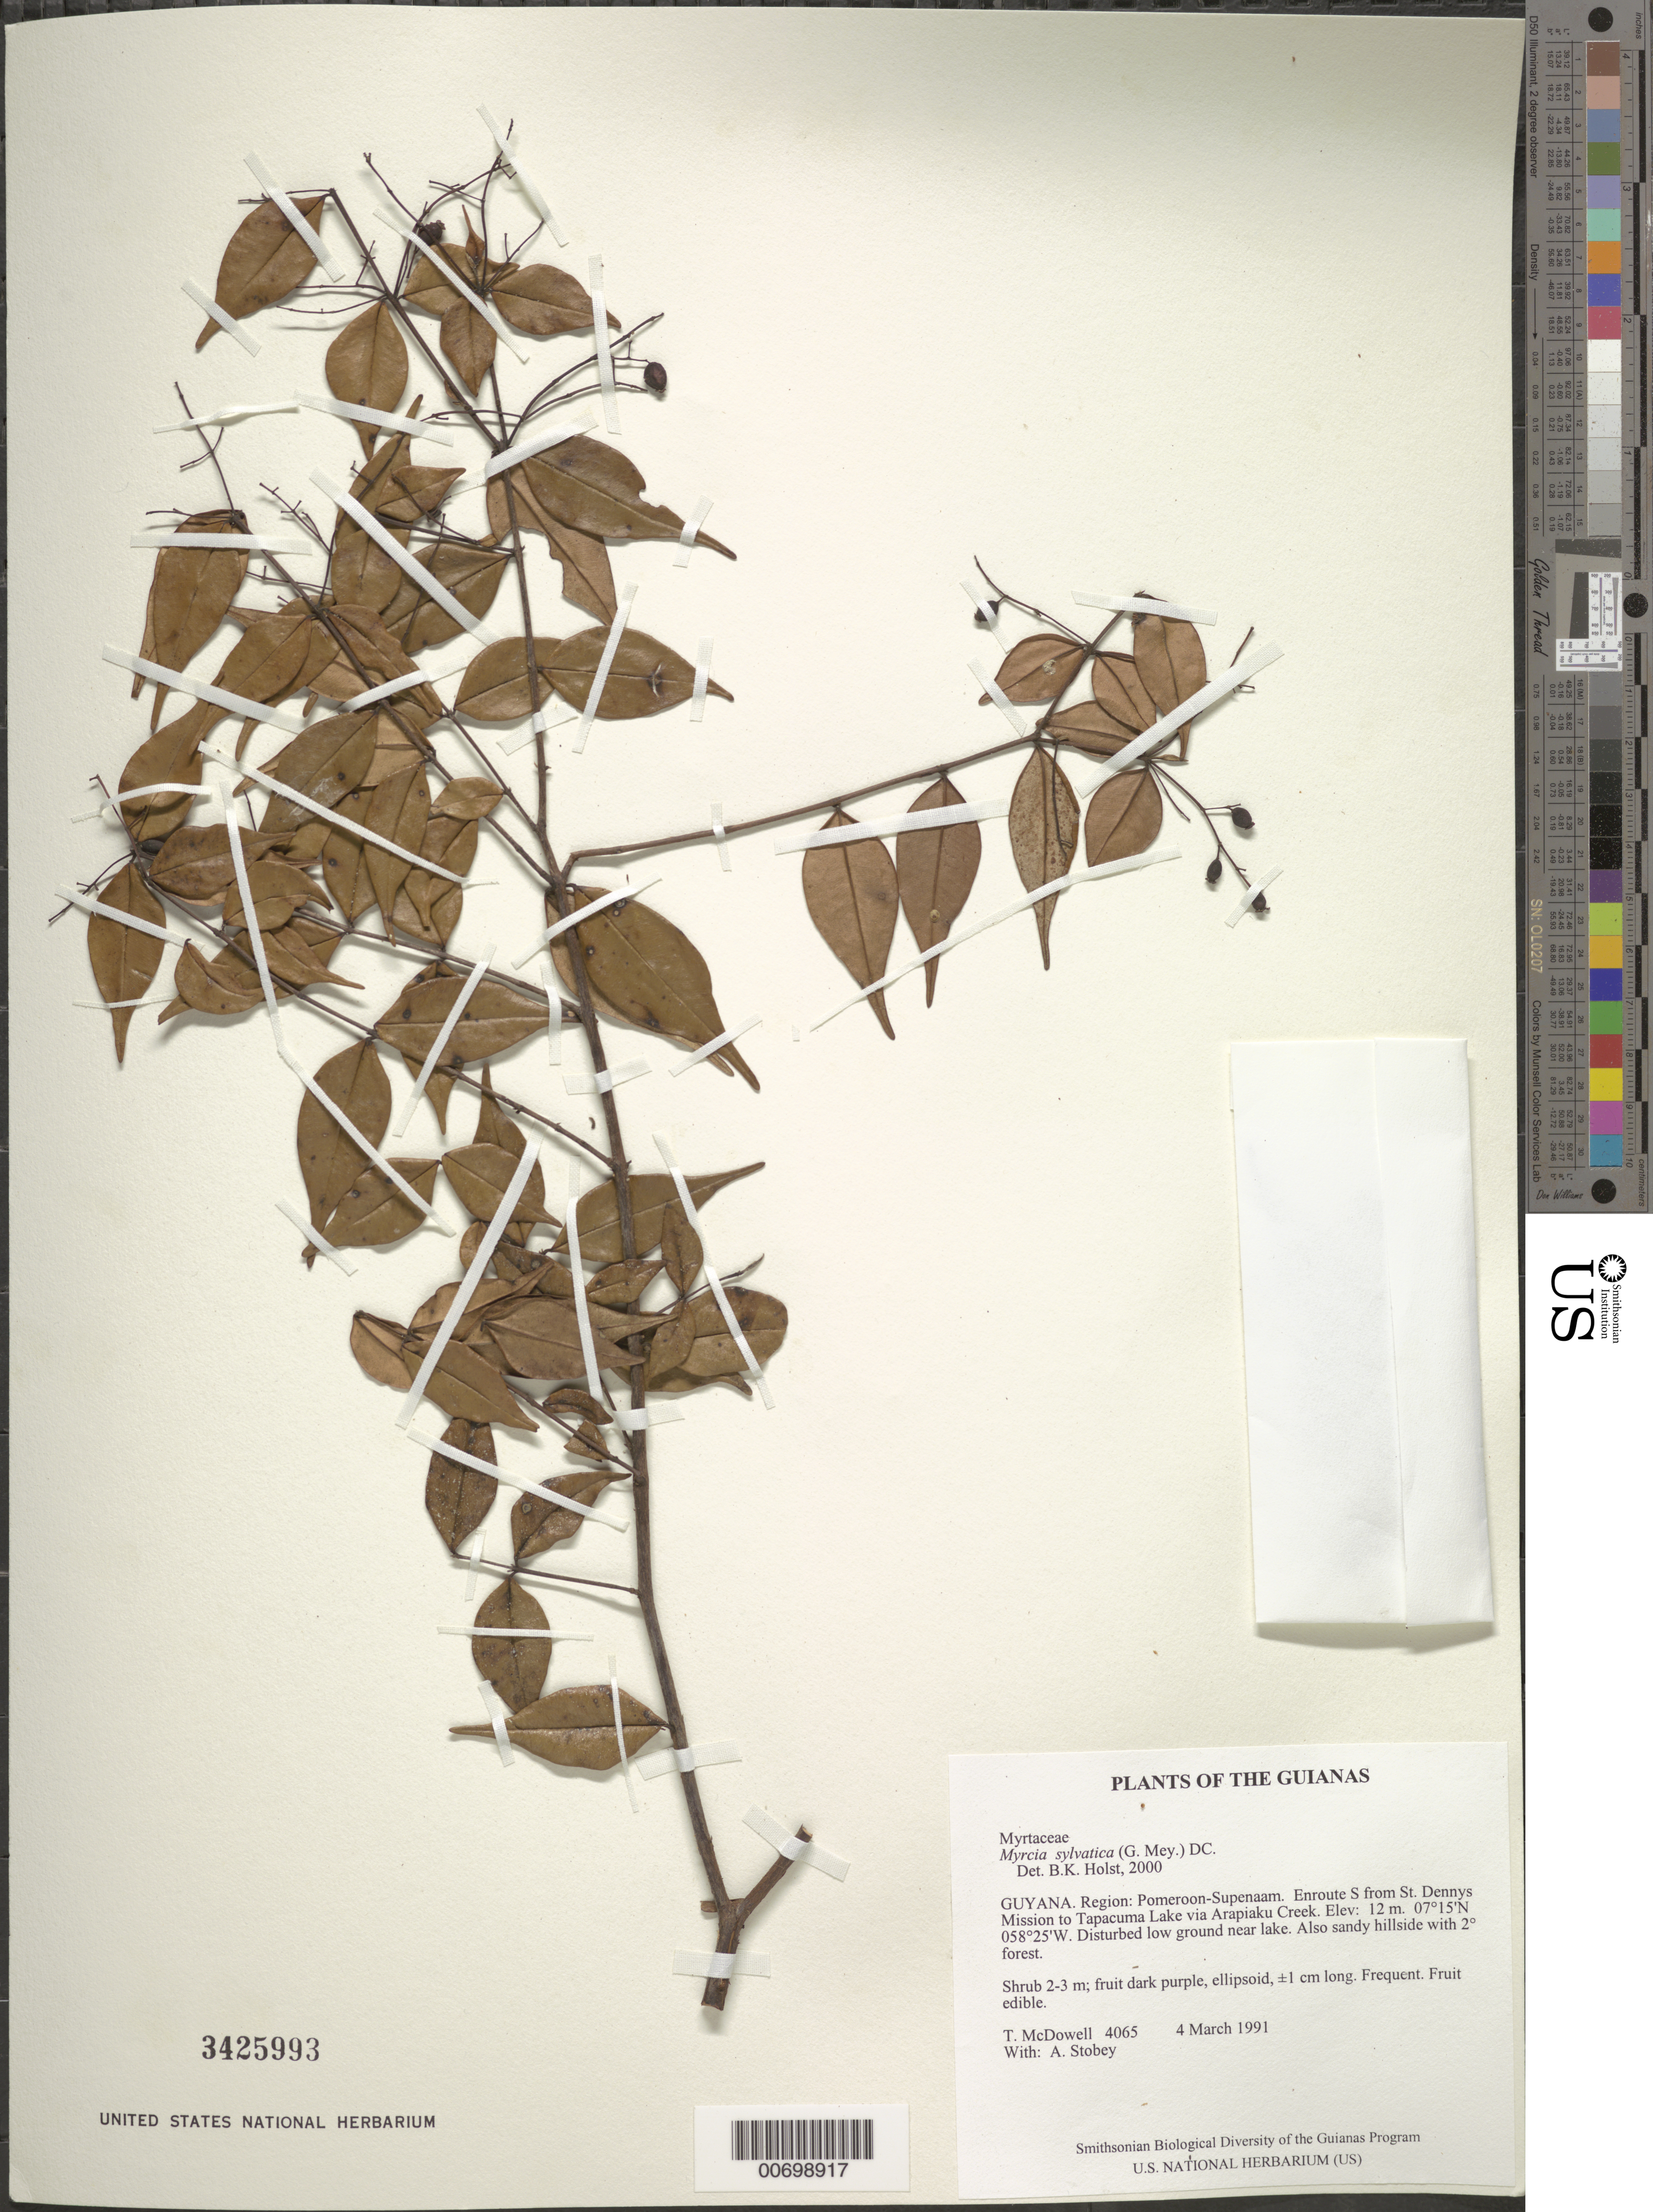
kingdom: Plantae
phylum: Tracheophyta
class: Magnoliopsida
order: Myrtales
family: Myrtaceae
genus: Myrcia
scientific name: Myrcia sylvatica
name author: (G. Mey.) DC.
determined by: Holst, Bruce K.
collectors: T. McDowell, D. Gopaul, C. N. Horn & J. H. Wiersema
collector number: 4065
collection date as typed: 4 March 1991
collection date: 1991-03-04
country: Guyana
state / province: Pomeroon-Supenaam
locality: Enroute S from St. Dennys Mission to Tapacuma Lake via Arapiaku Creek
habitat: Disturbed low ground near lake. Also sandy hillside with secondary forest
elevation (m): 12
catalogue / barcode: US 3425993